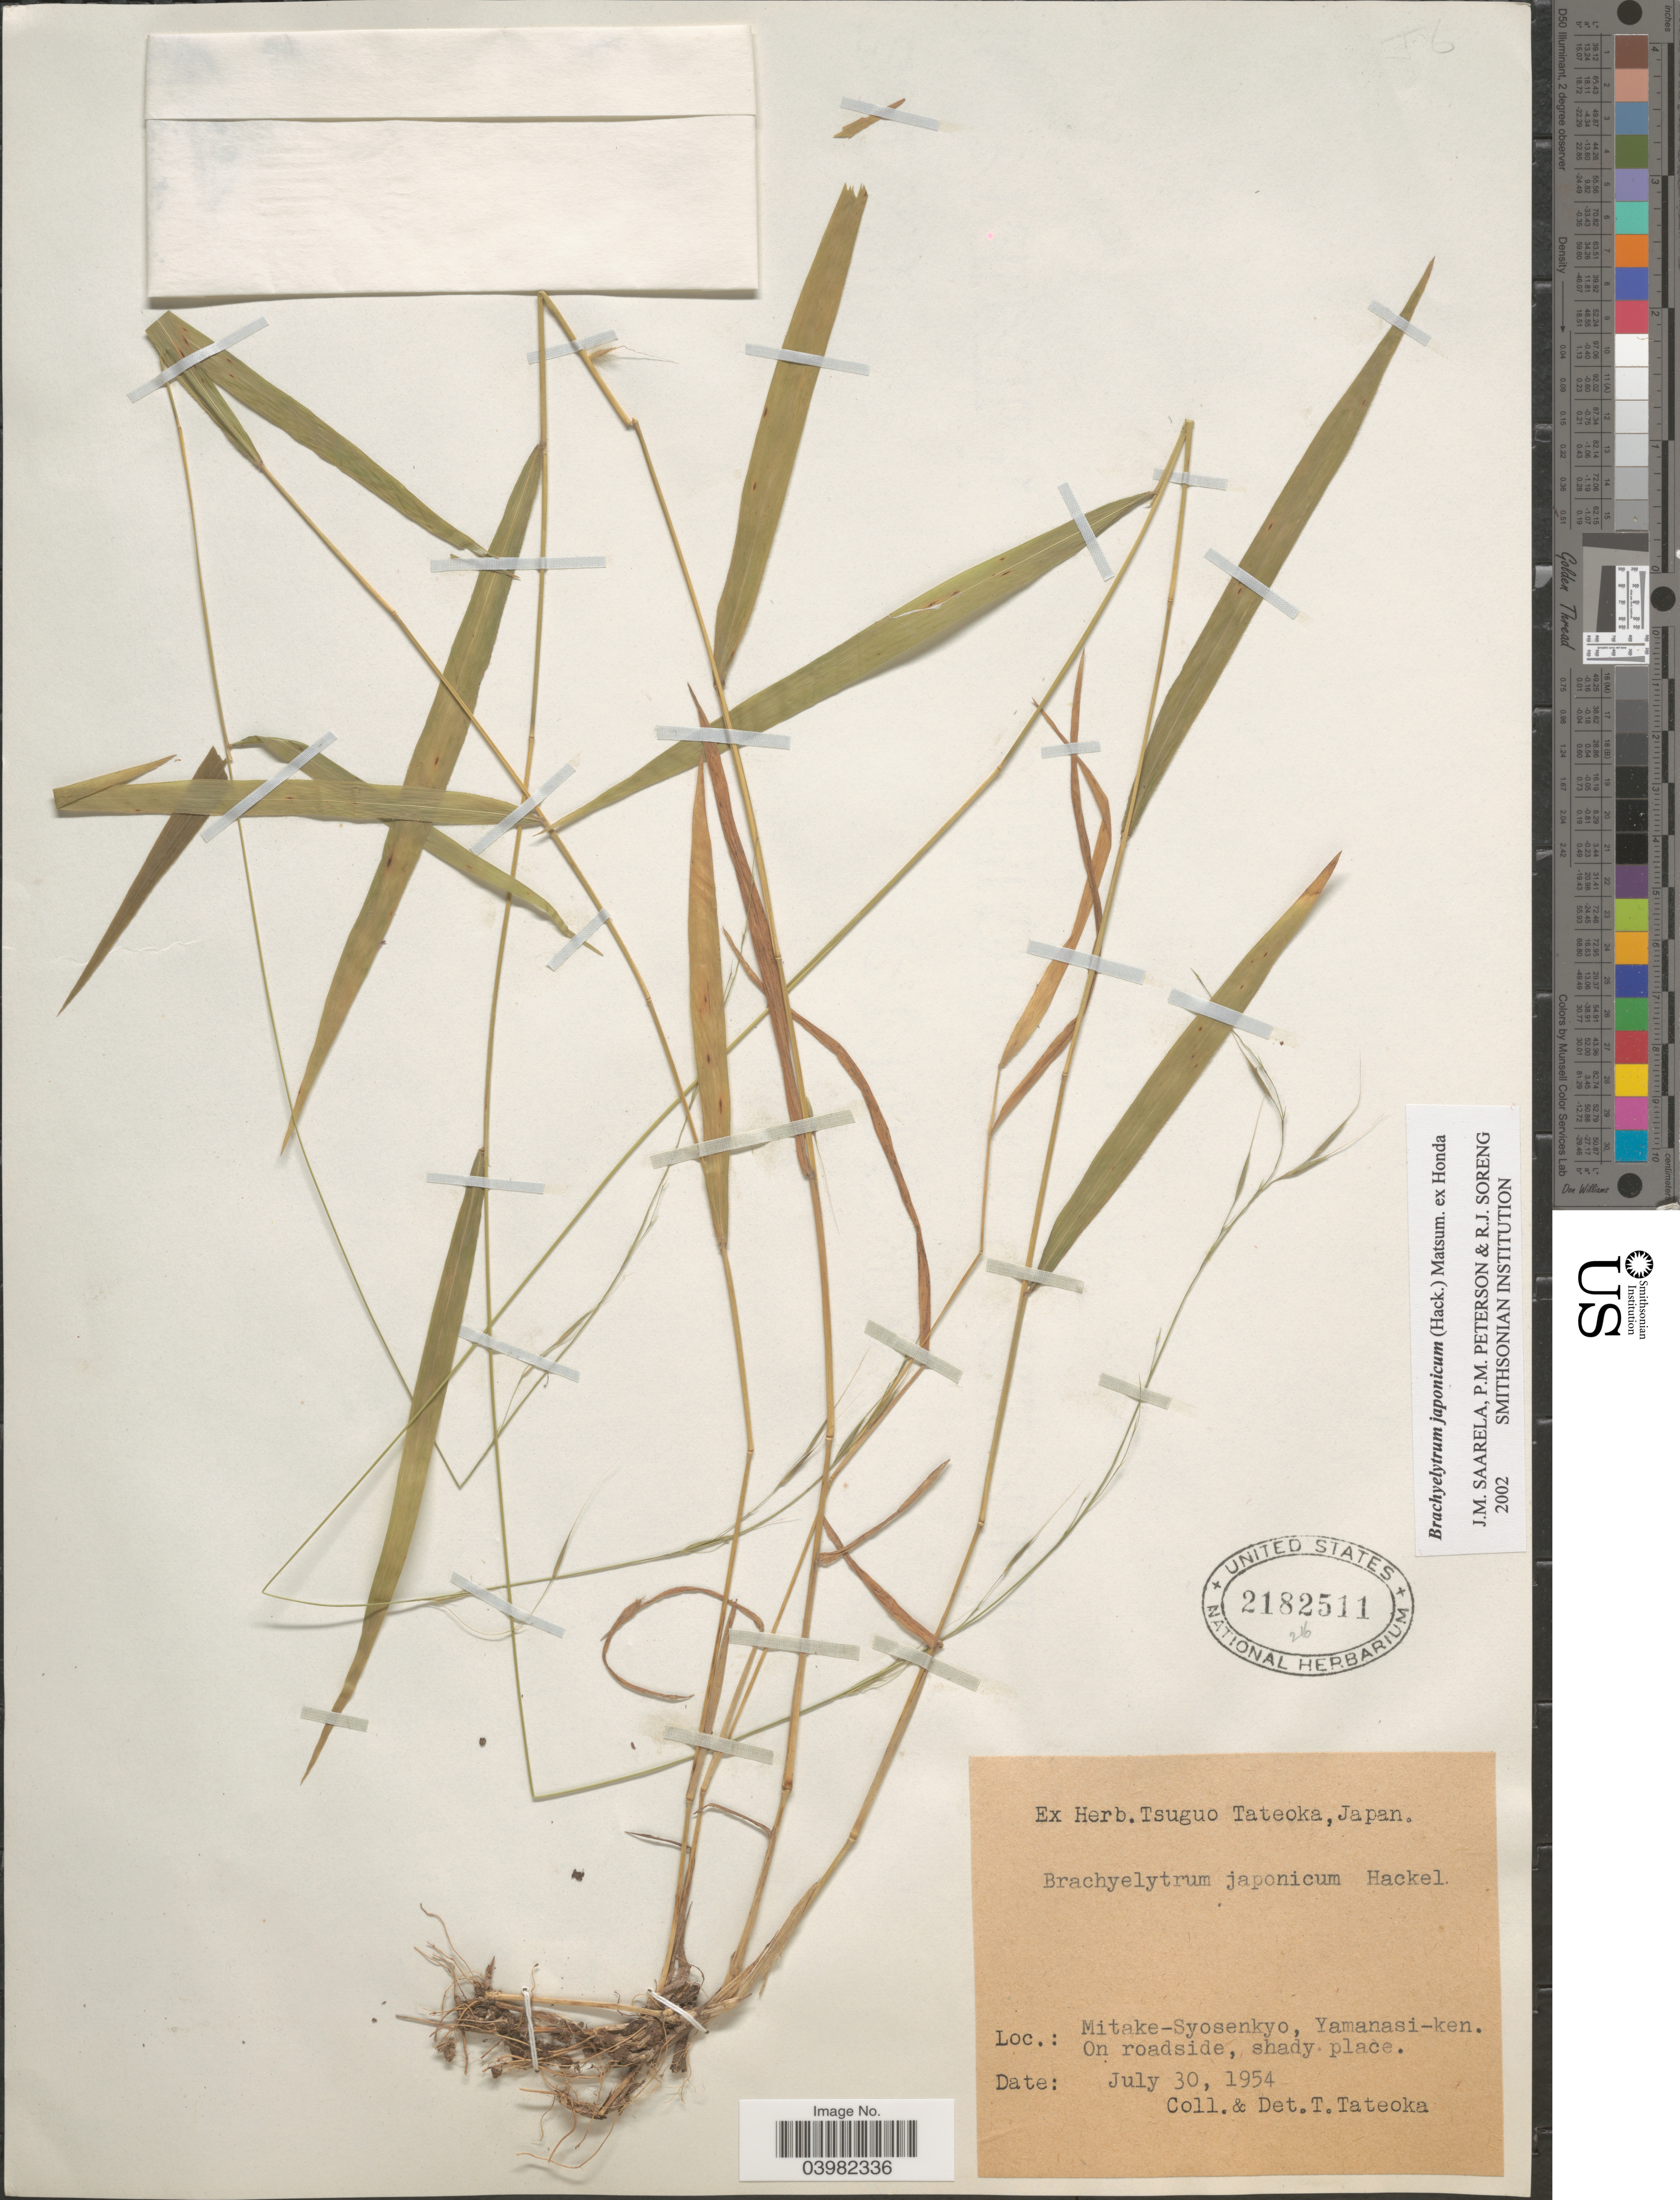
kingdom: Plantae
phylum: Tracheophyta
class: Liliopsida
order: Poales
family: Poaceae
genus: Brachyelytrum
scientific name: Brachyelytrum japonicum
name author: (Hack.) Matsum. ex Honda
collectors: T. Tateoka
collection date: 1954-07-30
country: Japan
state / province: Yamanasi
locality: Mitake-Syosenkyo, Yamanasi-ken.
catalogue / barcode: US 2182511